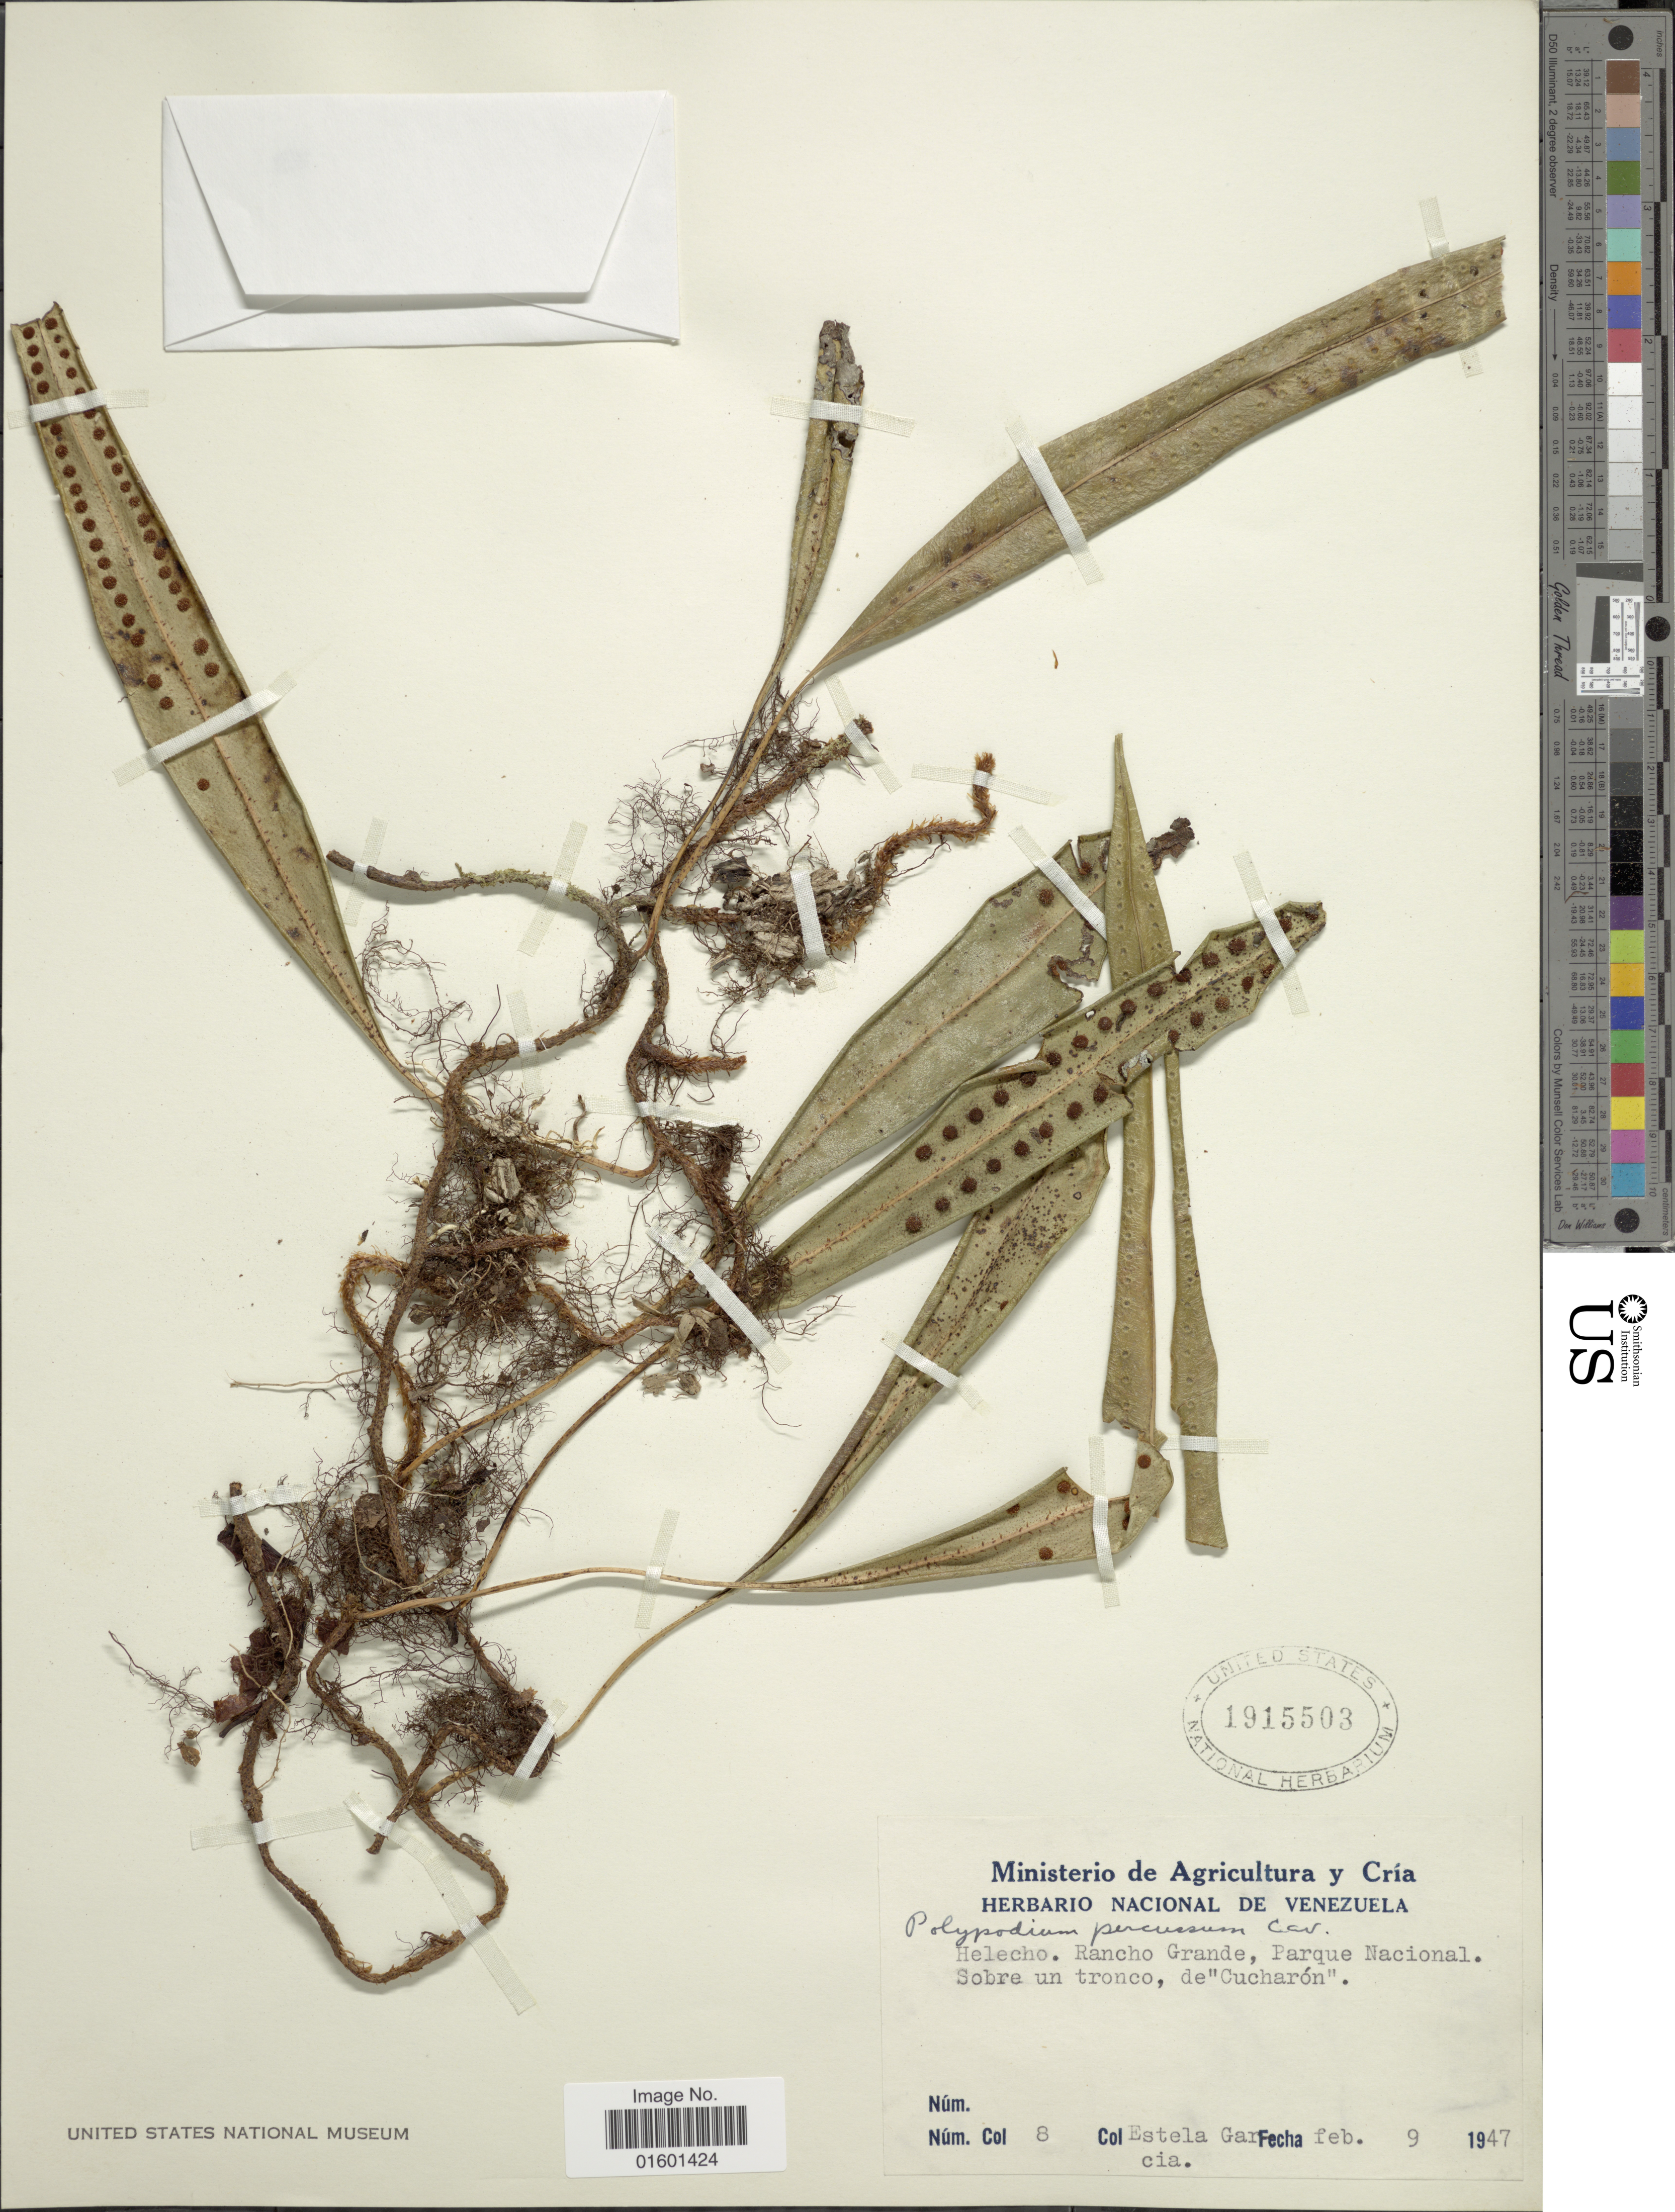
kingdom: Plantae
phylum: Tracheophyta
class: Polypodiopsida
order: Polypodiales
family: Polypodiaceae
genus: Microgramma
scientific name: Microgramma percussa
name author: (Cav.) de la Sota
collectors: E. Garcia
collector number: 8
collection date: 1947-02-09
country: Venezuela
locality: Helecho. Rancho Grande, Parque Nacional. Sobre un tronco, de "Cucharon"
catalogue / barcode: US 1915503